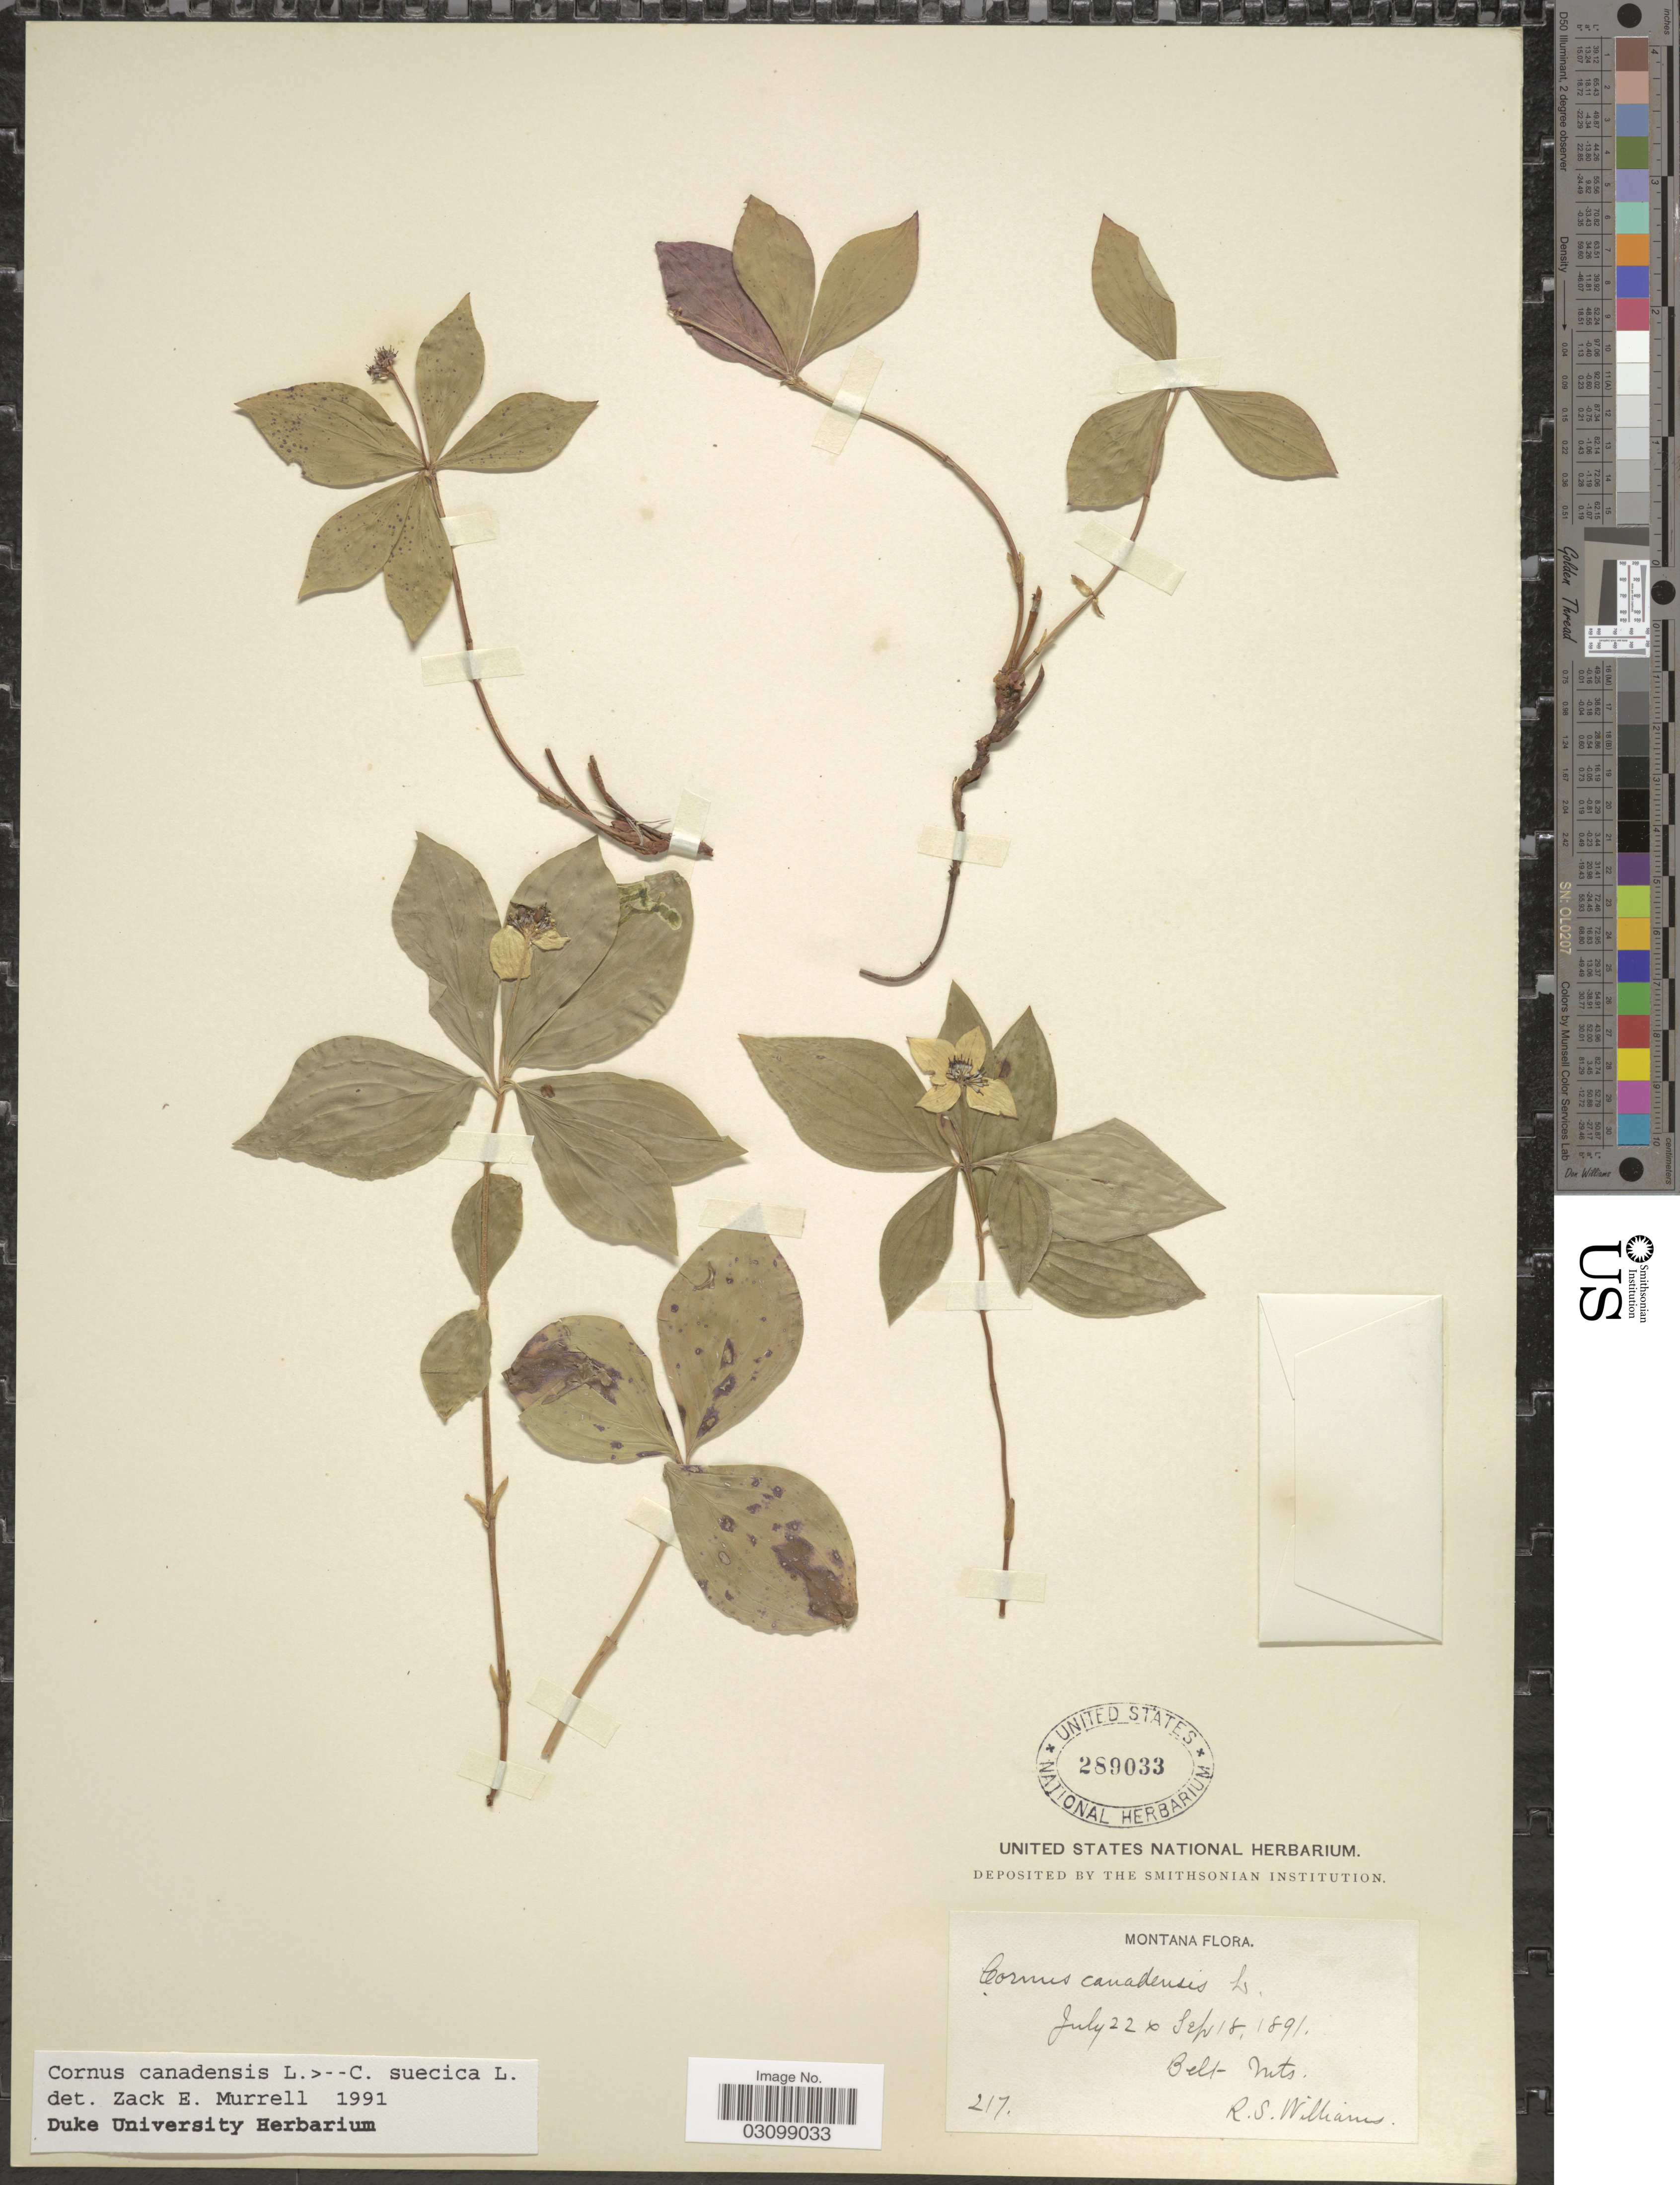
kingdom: Plantae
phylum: Tracheophyta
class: Magnoliopsida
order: Cornales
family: Cornaceae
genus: Cornus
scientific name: Cornus sp.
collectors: R. S. Williams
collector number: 217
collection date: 1891-07-22/1891-09-18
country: United States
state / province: Montana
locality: Belt Mts.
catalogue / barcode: US 289033